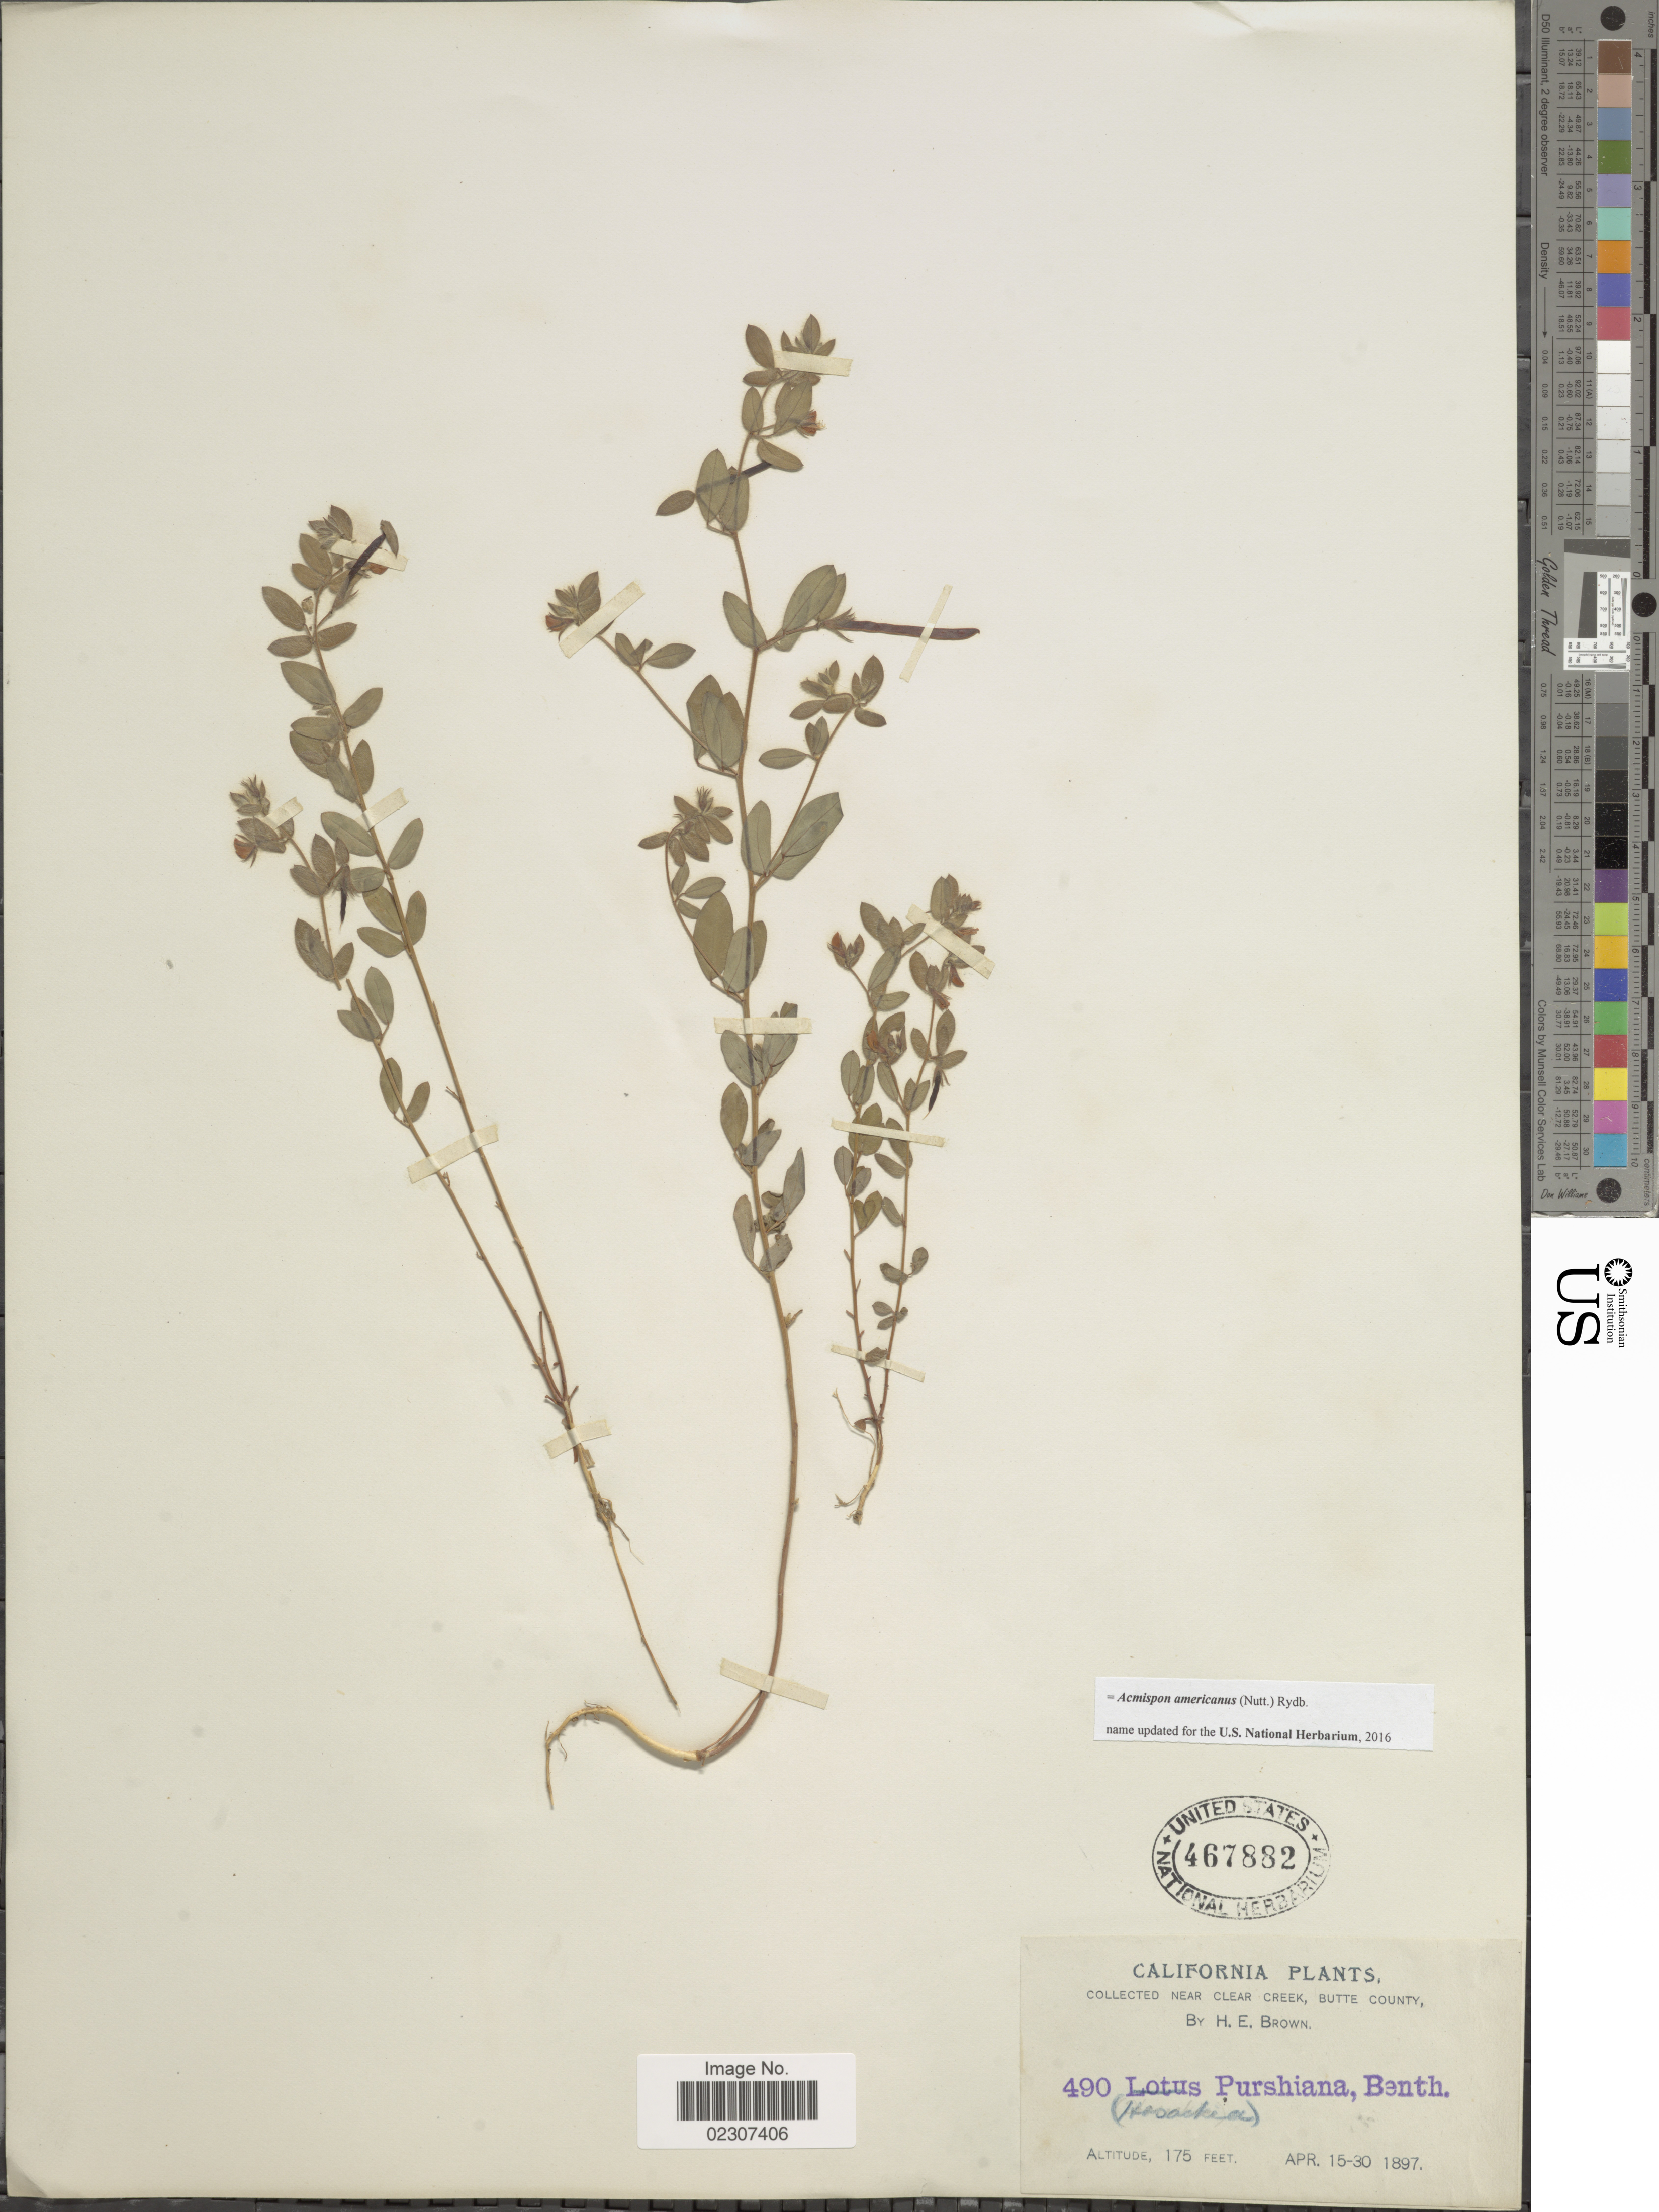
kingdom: Plantae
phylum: Tracheophyta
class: Magnoliopsida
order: Fabales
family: Fabaceae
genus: Acmispon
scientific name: Acmispon americanus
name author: (Nutt.) Rydb.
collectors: H. E. Brown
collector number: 490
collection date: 1897-04-15/1897-04-30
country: United States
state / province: California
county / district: Butte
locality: California, near Clear Creek, Butte County.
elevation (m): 53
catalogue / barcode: US 467882